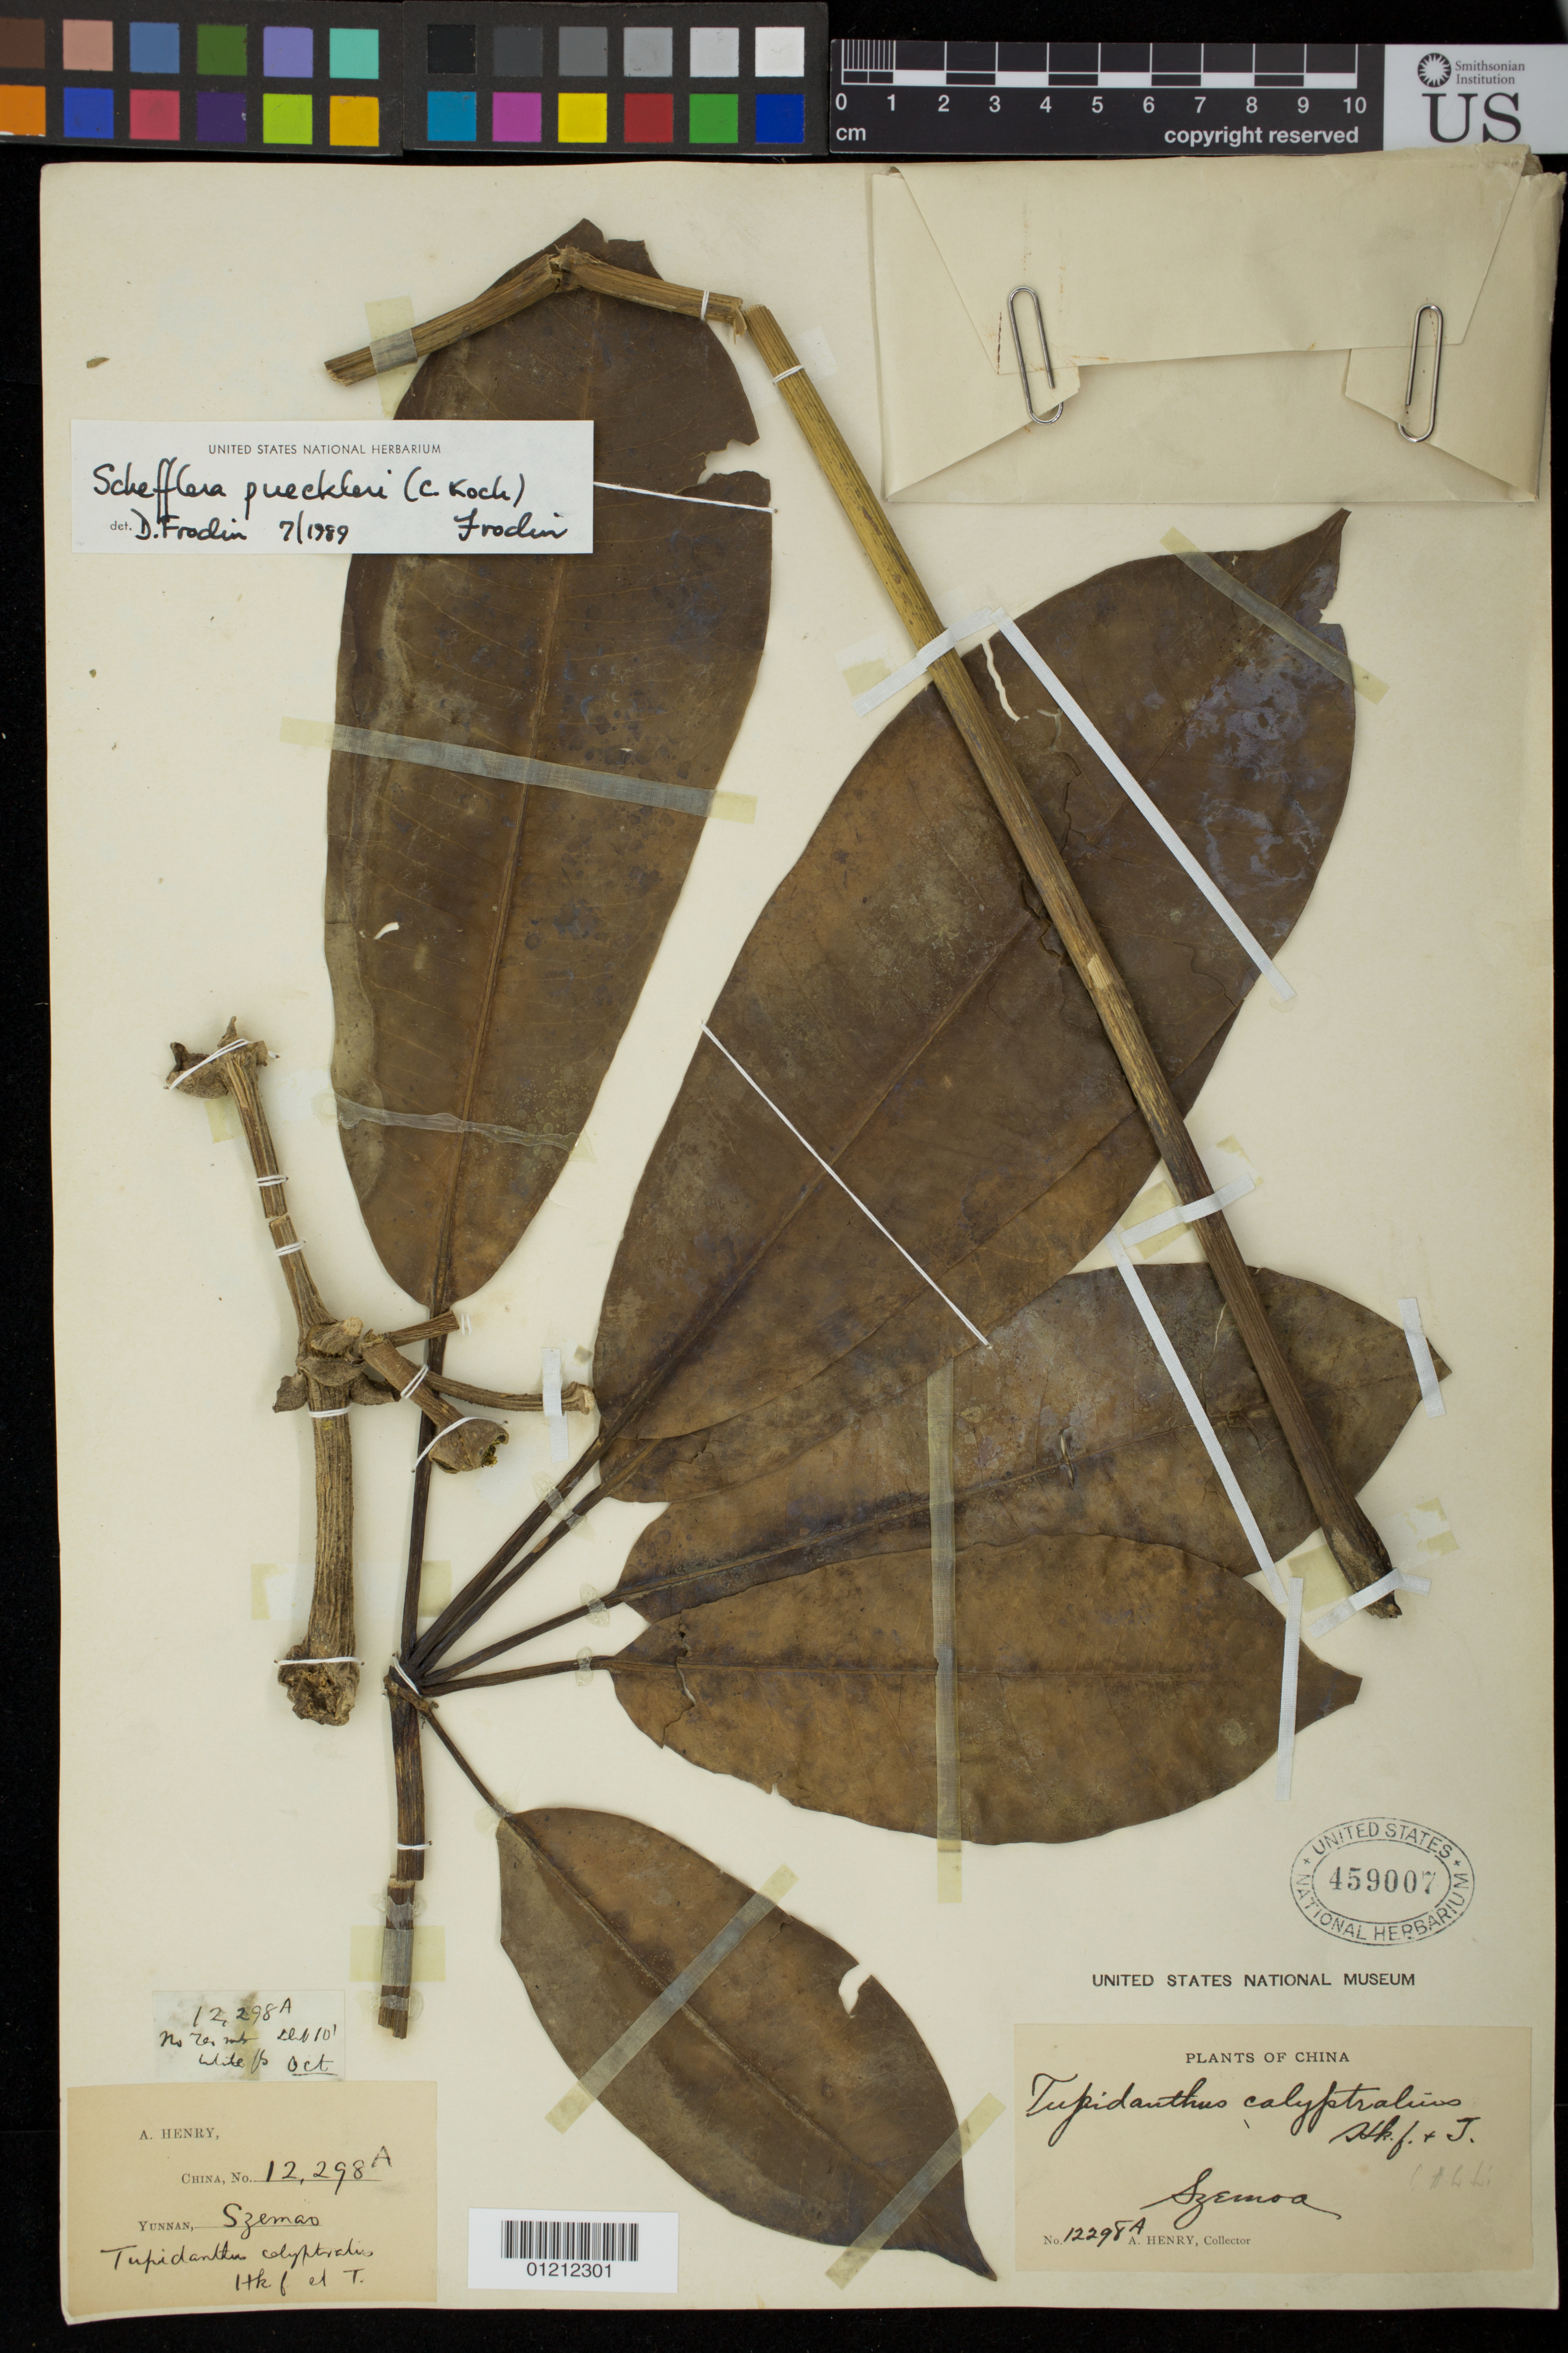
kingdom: Plantae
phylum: Tracheophyta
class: Magnoliopsida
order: Apiales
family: Araliaceae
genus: Schefflera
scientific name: Schefflera pueckleri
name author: (K. Koch) Frodin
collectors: A. Henry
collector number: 12298 A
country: China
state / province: Yunnan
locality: Szemao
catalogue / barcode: US 459007